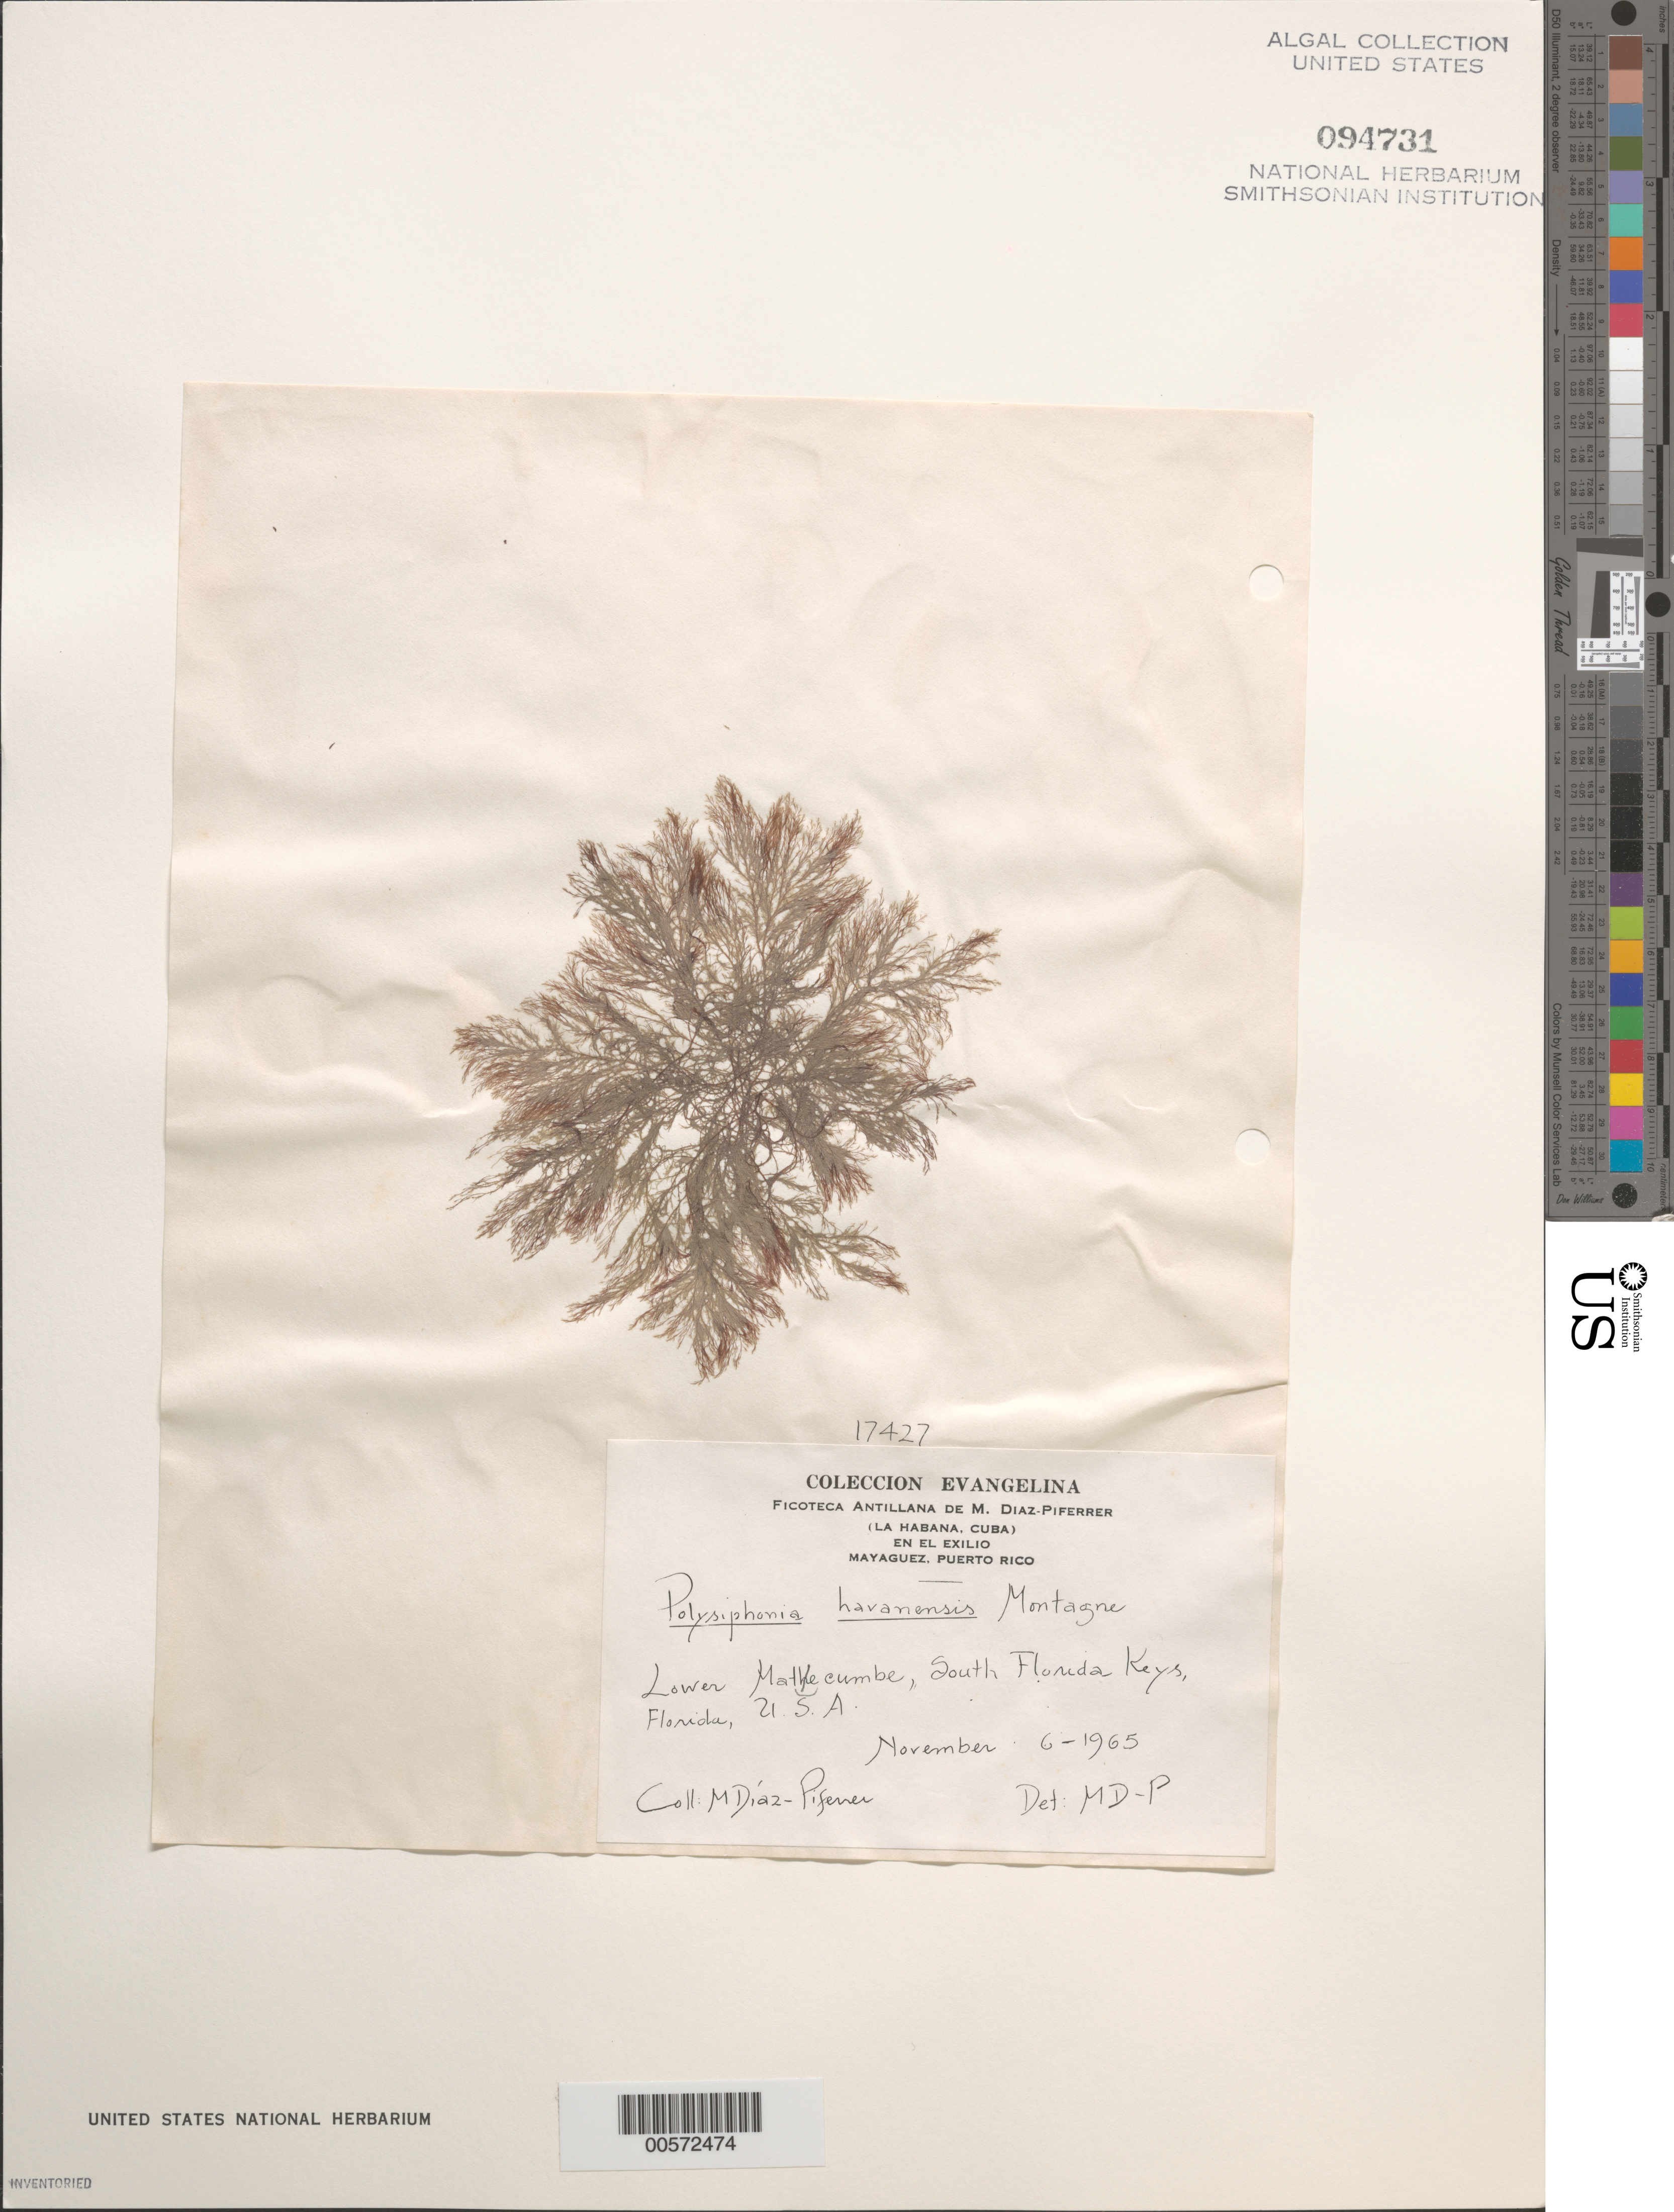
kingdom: Plantae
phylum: Rhodophyta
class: Florideophyceae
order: Ceramiales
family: Rhodomelaceae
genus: Polysiphonia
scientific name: Polysiphonia havanensis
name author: Mont.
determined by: Diaz-Piferrer, M.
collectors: M. Diaz-Piferrer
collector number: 17427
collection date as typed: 06 Nov 1965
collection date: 1965-11-06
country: United States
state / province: Florida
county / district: Monroe County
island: Lower Matecumbe Key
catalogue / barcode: US 94731